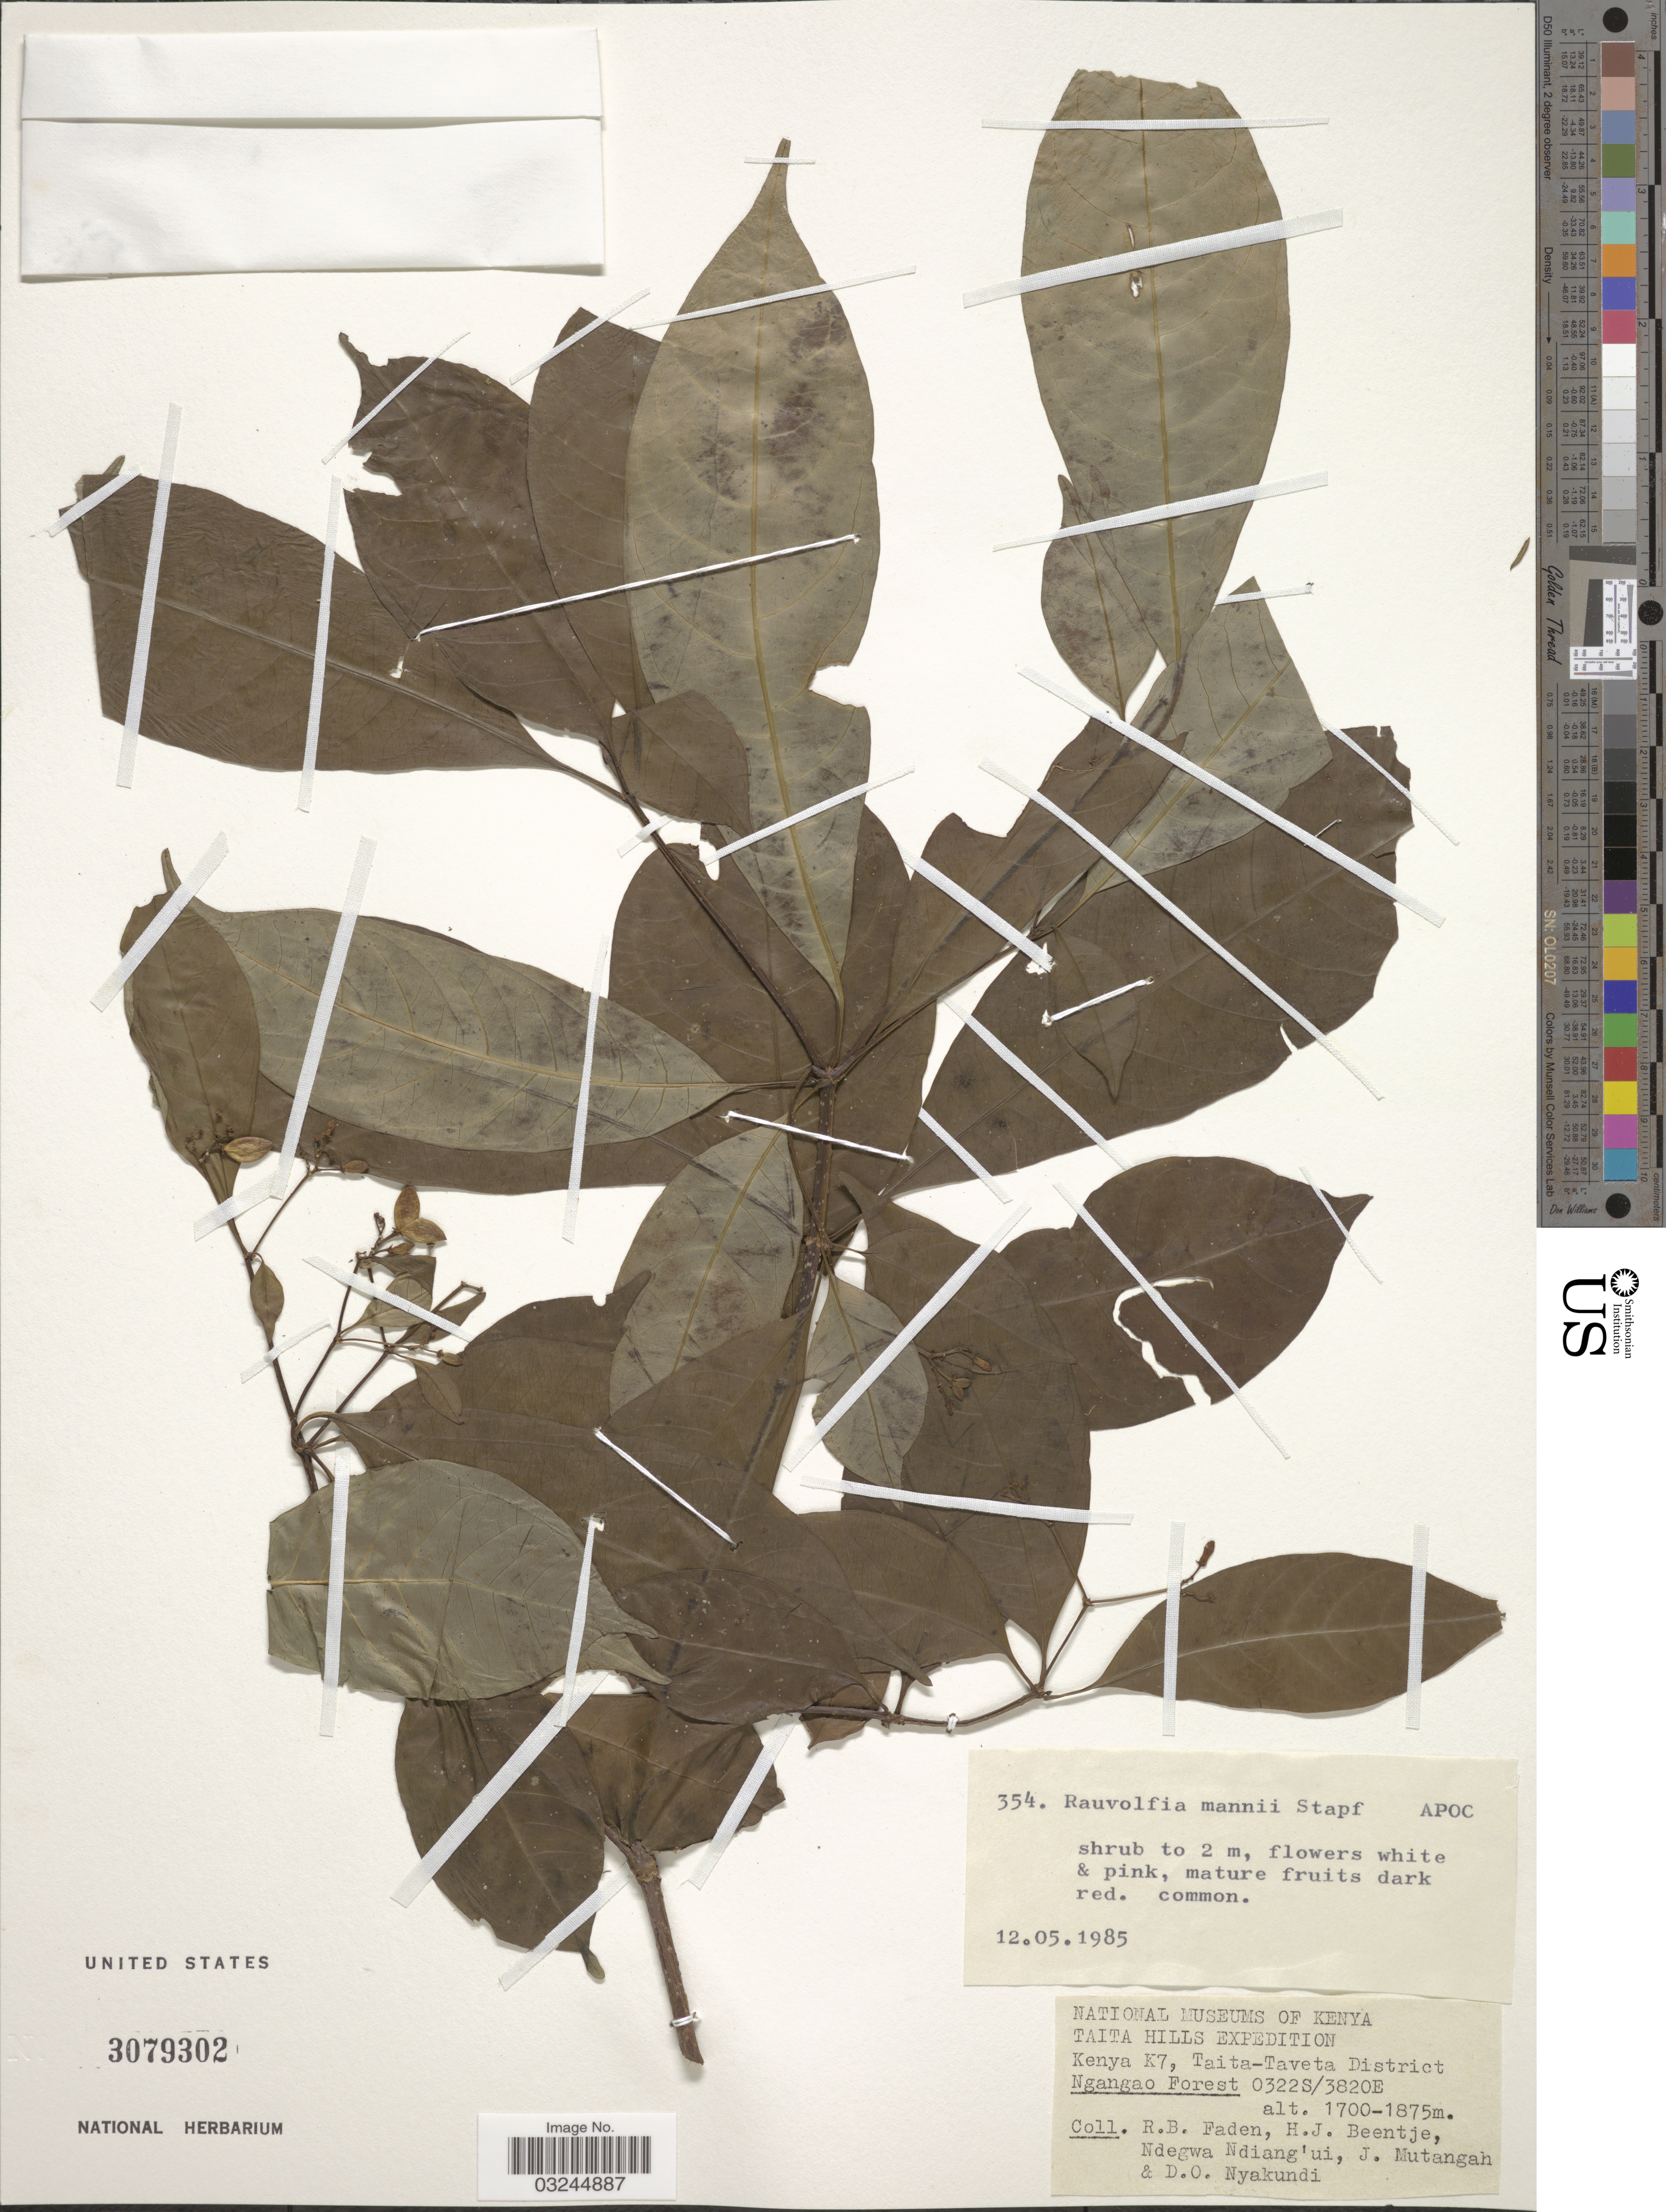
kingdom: Plantae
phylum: Tracheophyta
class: Magnoliopsida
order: Gentianales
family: Apocynaceae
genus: Rauvolfia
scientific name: Rauvolfia mannii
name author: Stapf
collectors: R. B. Faden, H. J. Beentje, Ndegwa Ndiang'ui, J. Mutangah & D. Nyakundi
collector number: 354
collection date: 1985-05-12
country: Kenya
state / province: Taita Taveta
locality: Taita Hills. K7, Taita-Taveta District. Ngangao Forest.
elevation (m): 1700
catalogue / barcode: US 3079302